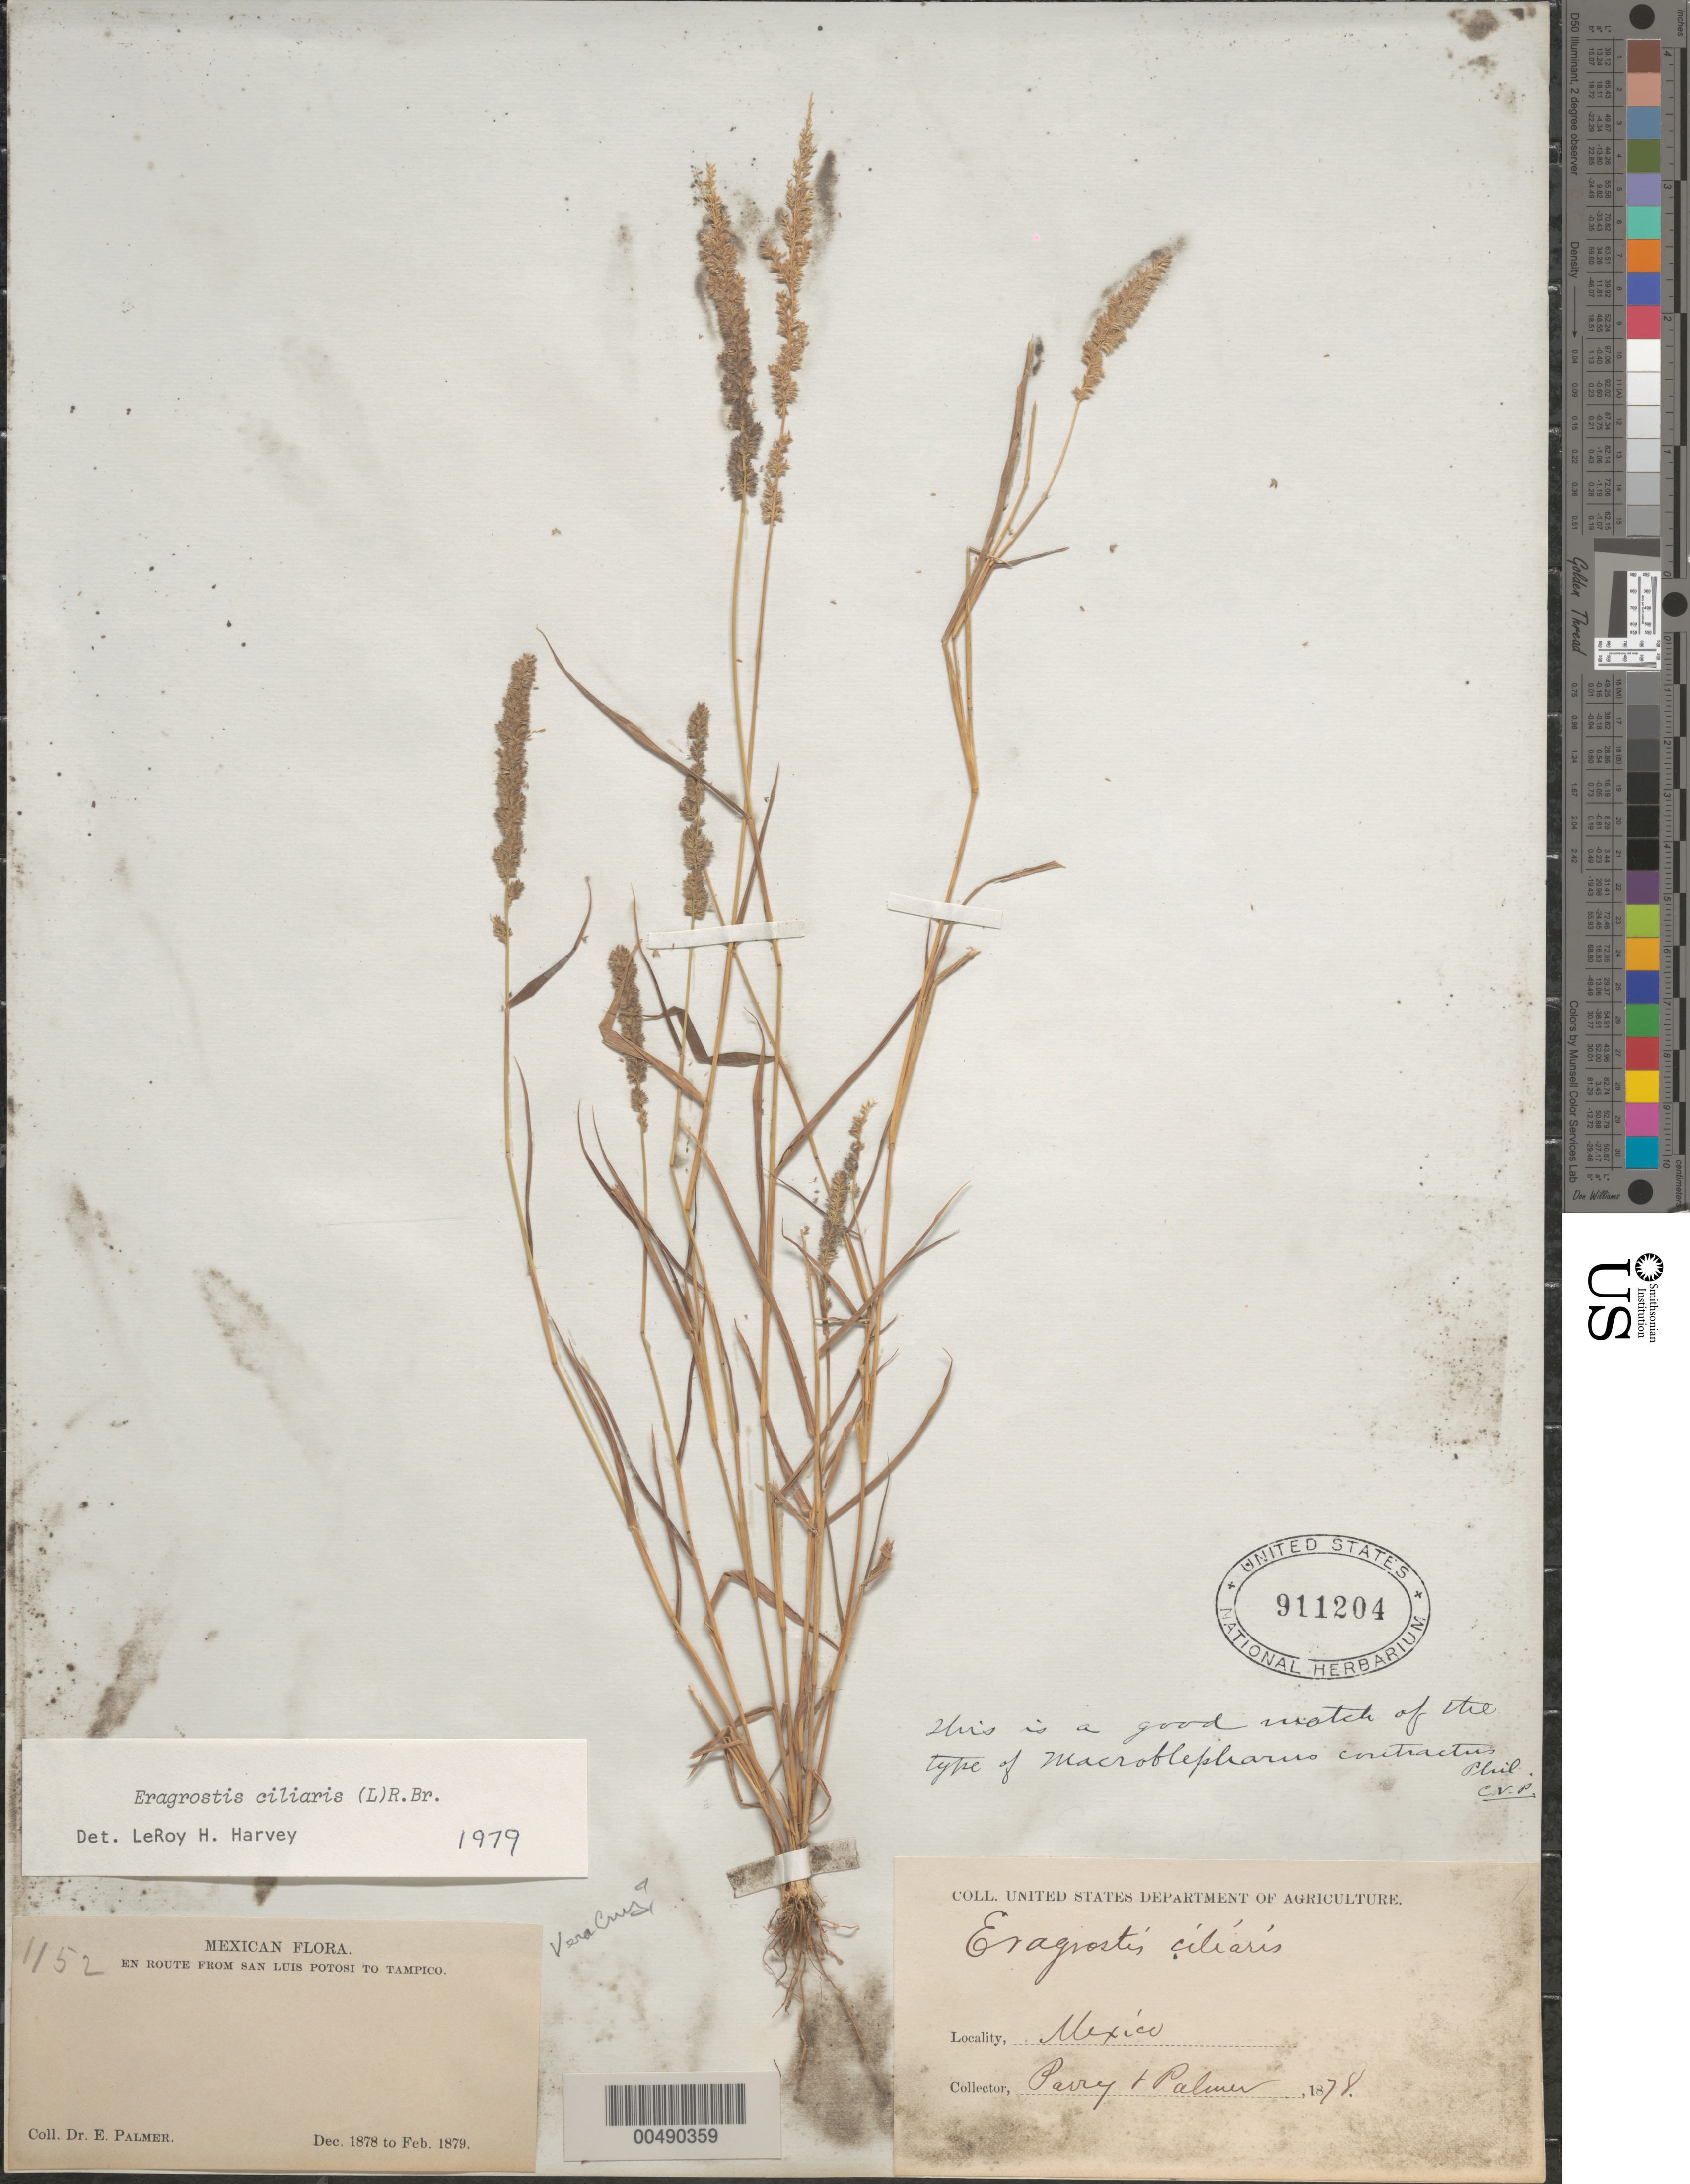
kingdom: Plantae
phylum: Tracheophyta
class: Liliopsida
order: Poales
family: Poaceae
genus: Eragrostis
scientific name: Eragrostis ciliaris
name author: (L.) R. Br.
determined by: Harvey, L. H.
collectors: E. Palmer & C. C. Parry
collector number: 1152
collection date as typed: Dec 1878 to Feb 1879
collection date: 1878-12/1879-02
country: Mexico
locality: En route from San Luis Potosi to Tampico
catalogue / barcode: US 911204